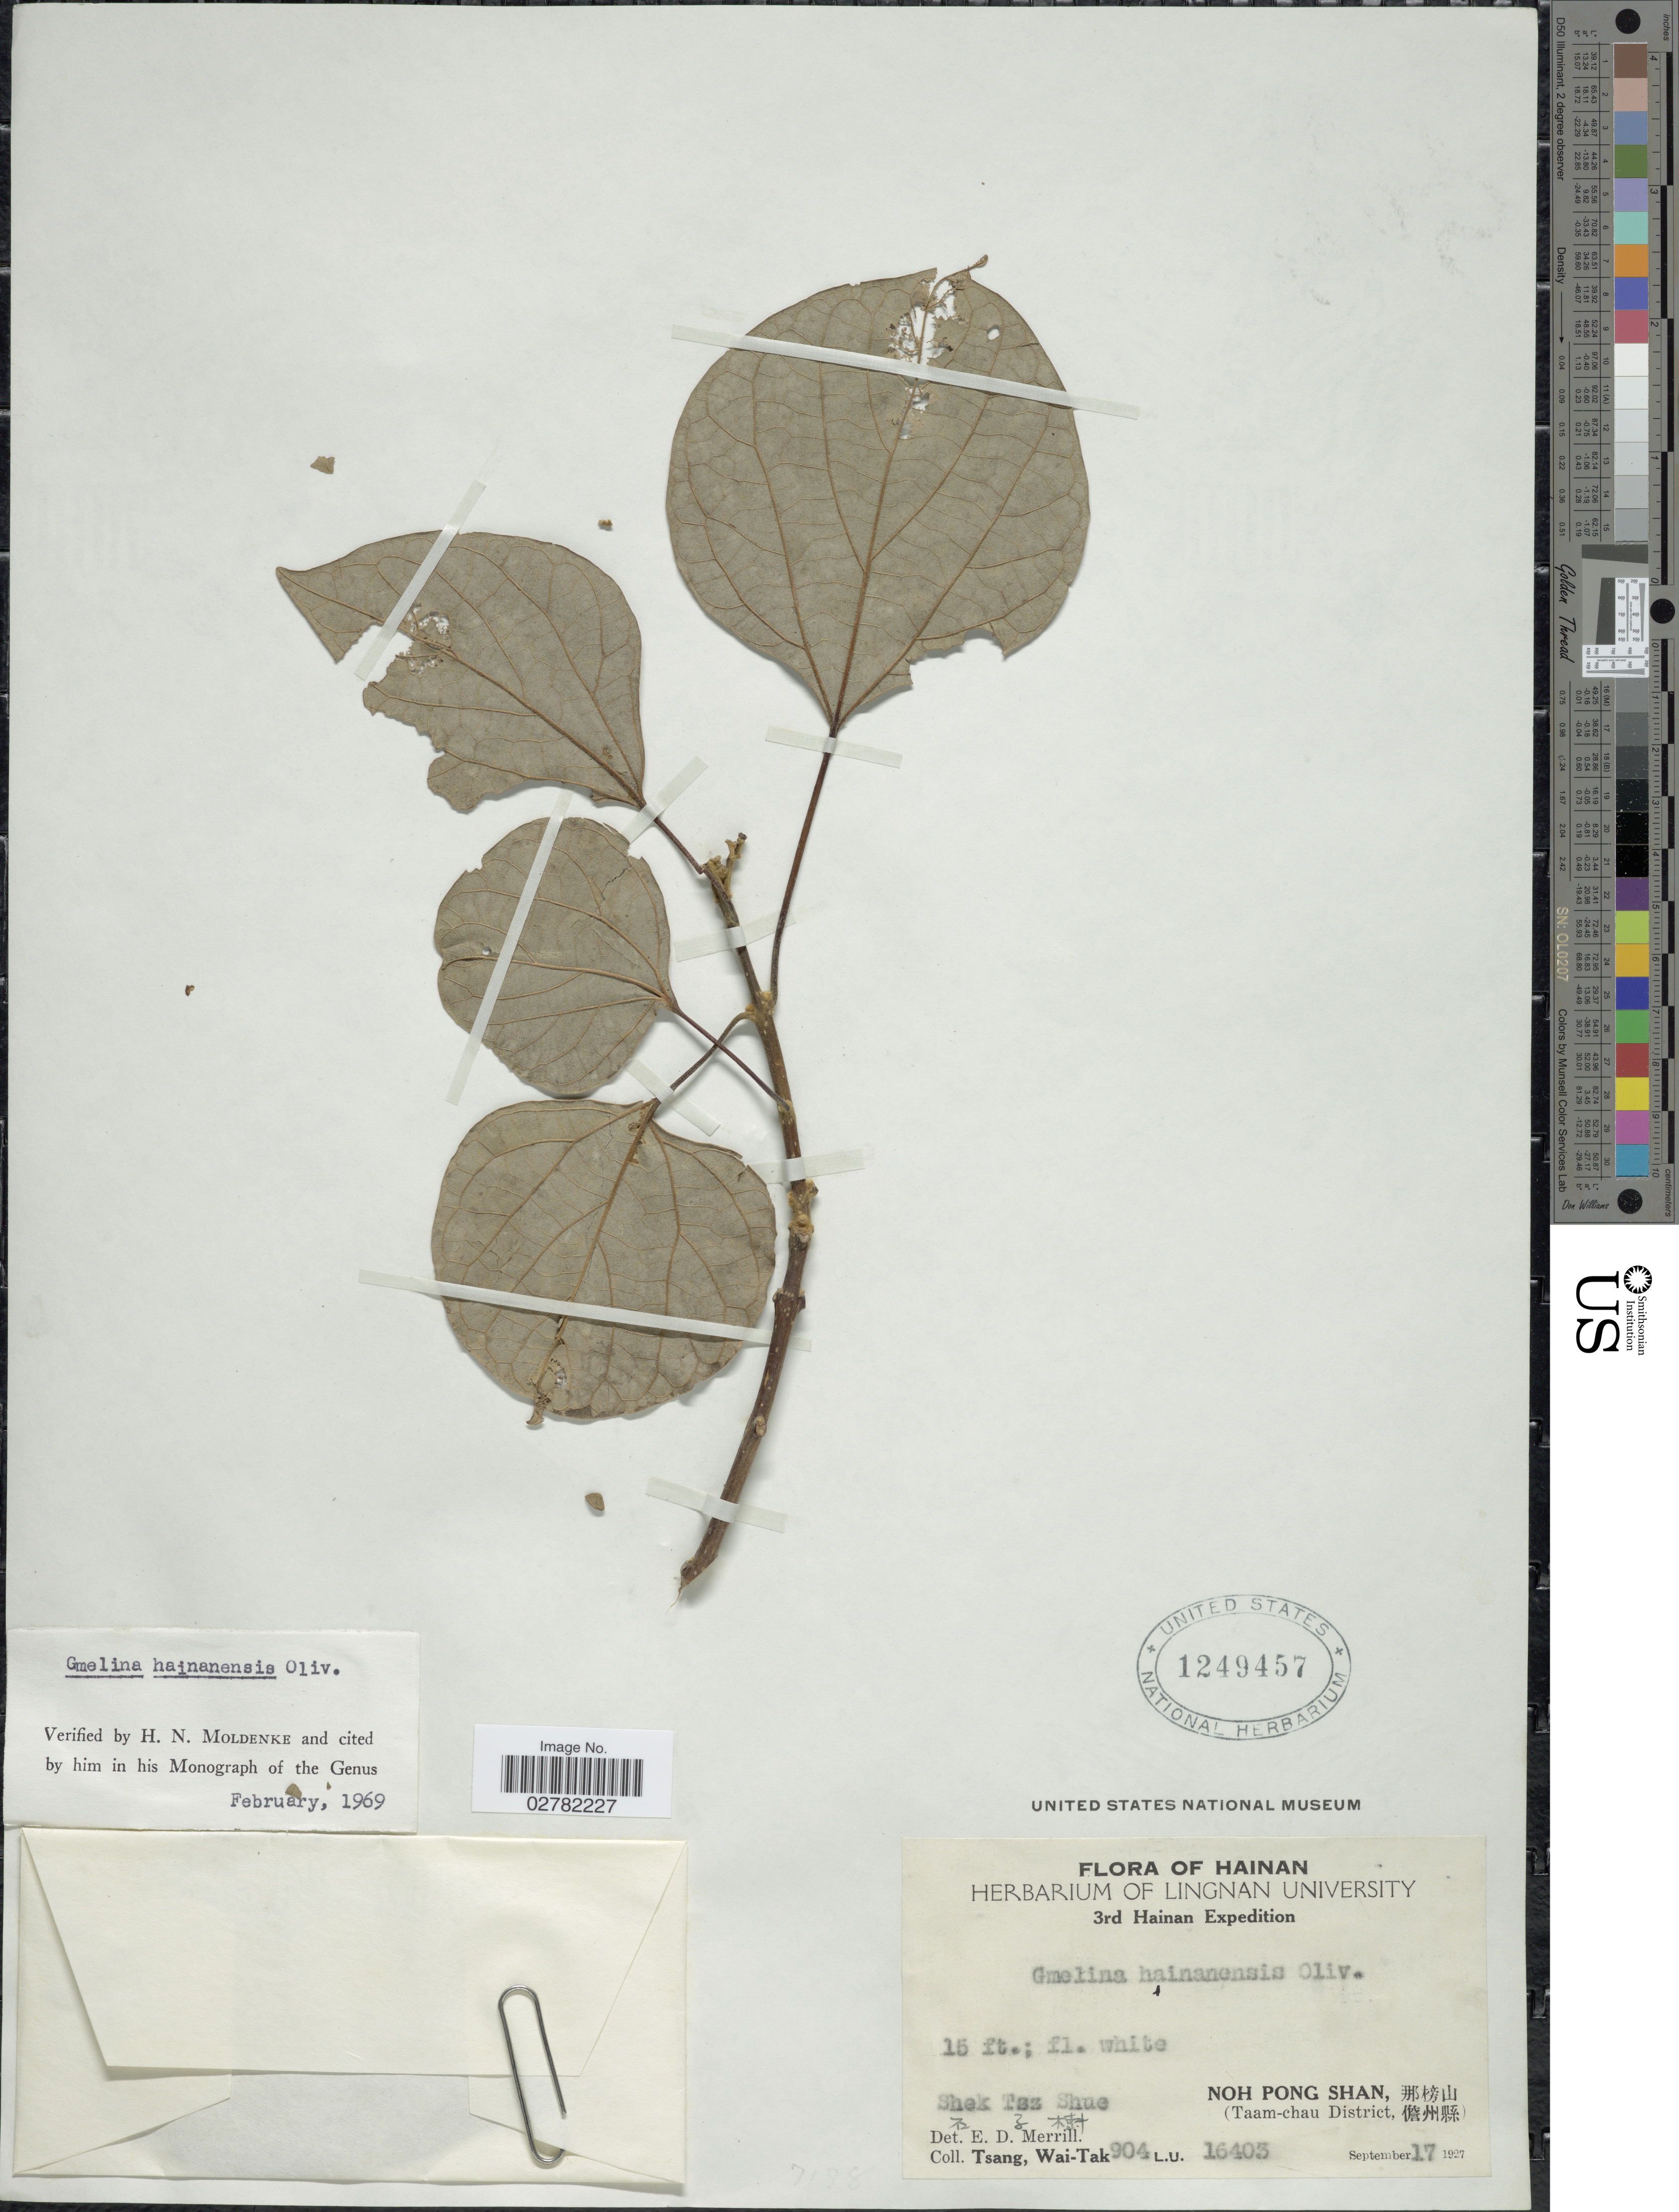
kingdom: Plantae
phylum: Tracheophyta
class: Magnoliopsida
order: Lamiales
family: Lamiaceae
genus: Gmelina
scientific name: Gmelina hainanensis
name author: Oliv.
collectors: W. T. Tsang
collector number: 904L.U.16403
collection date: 1927-09-17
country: China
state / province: Hainan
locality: Shek Tsz Shue. Noh Pong Shan, (Taam-chau District).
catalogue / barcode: US 1249457